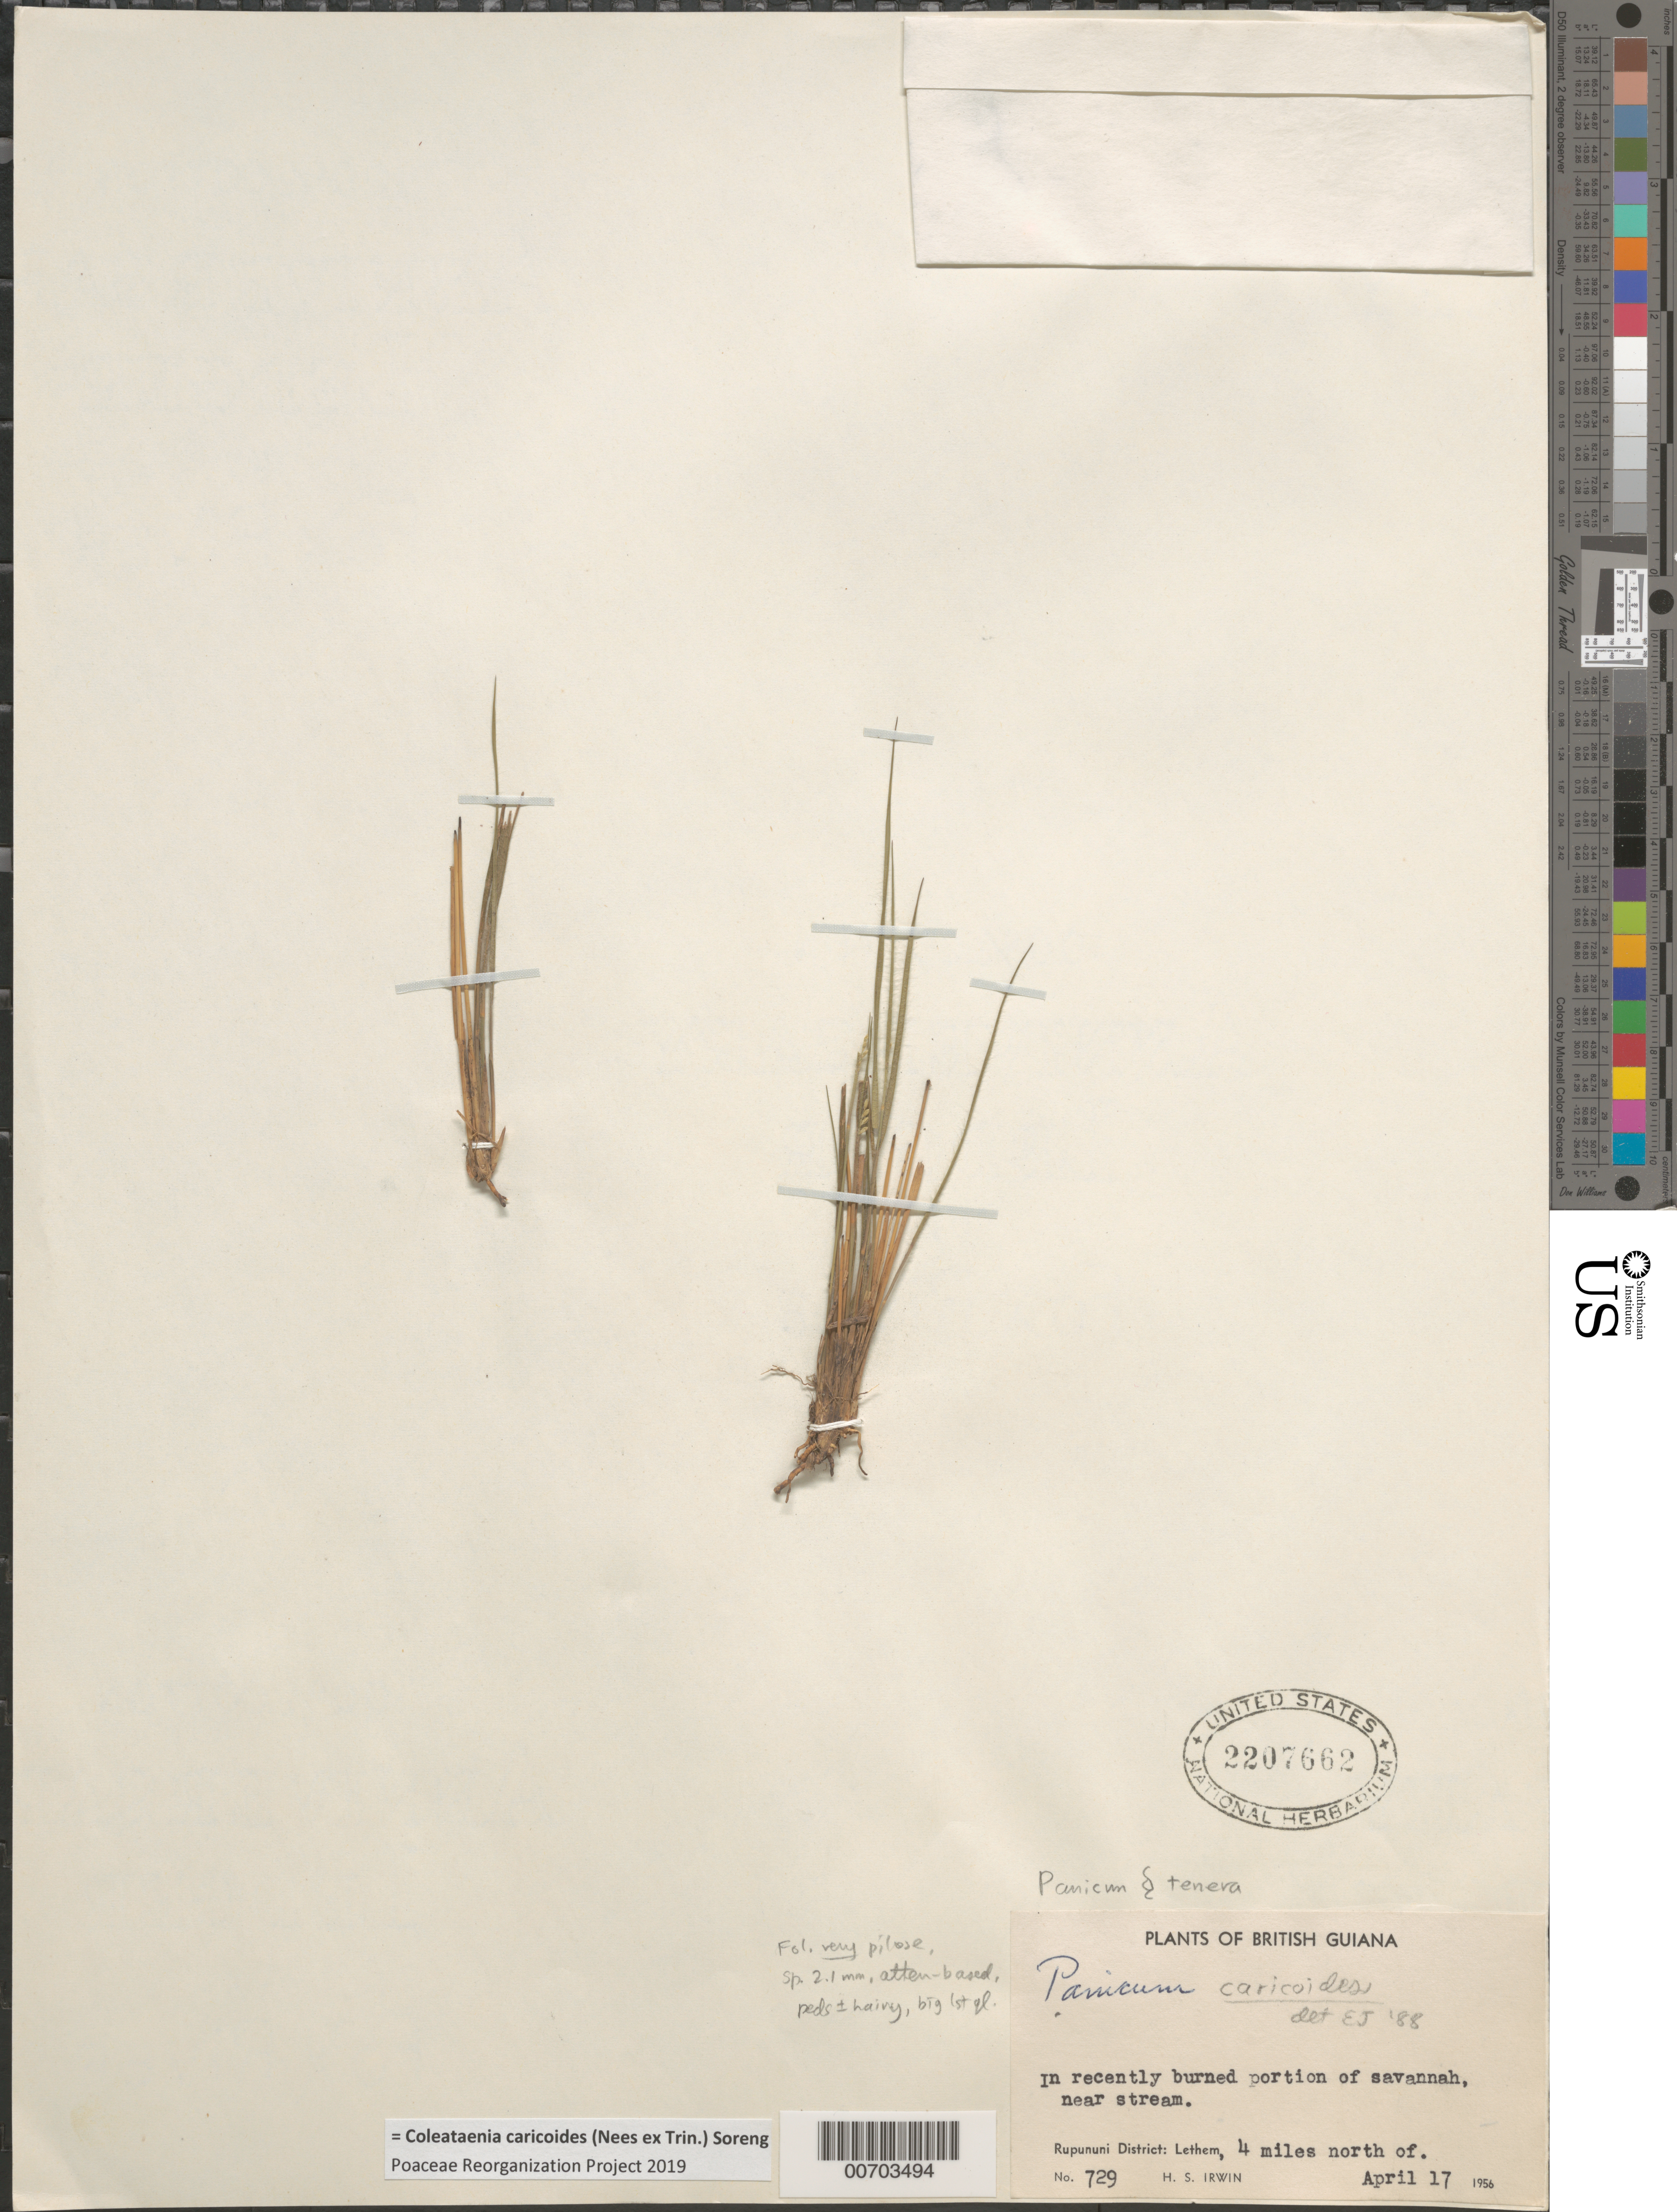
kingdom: Plantae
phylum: Tracheophyta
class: Liliopsida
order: Poales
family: Poaceae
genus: Panicum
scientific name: Panicum caricoides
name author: Nees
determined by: Judziewicz, E. J.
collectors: H. Irwin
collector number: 729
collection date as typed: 17-Apr-56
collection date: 1956-04-17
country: Guyana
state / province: U. Takutu-U. Essequibo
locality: Rupununi Dist., 4 mi. N of Lethem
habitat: Savanna, in recently burned portion of; near stream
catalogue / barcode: US 2207662